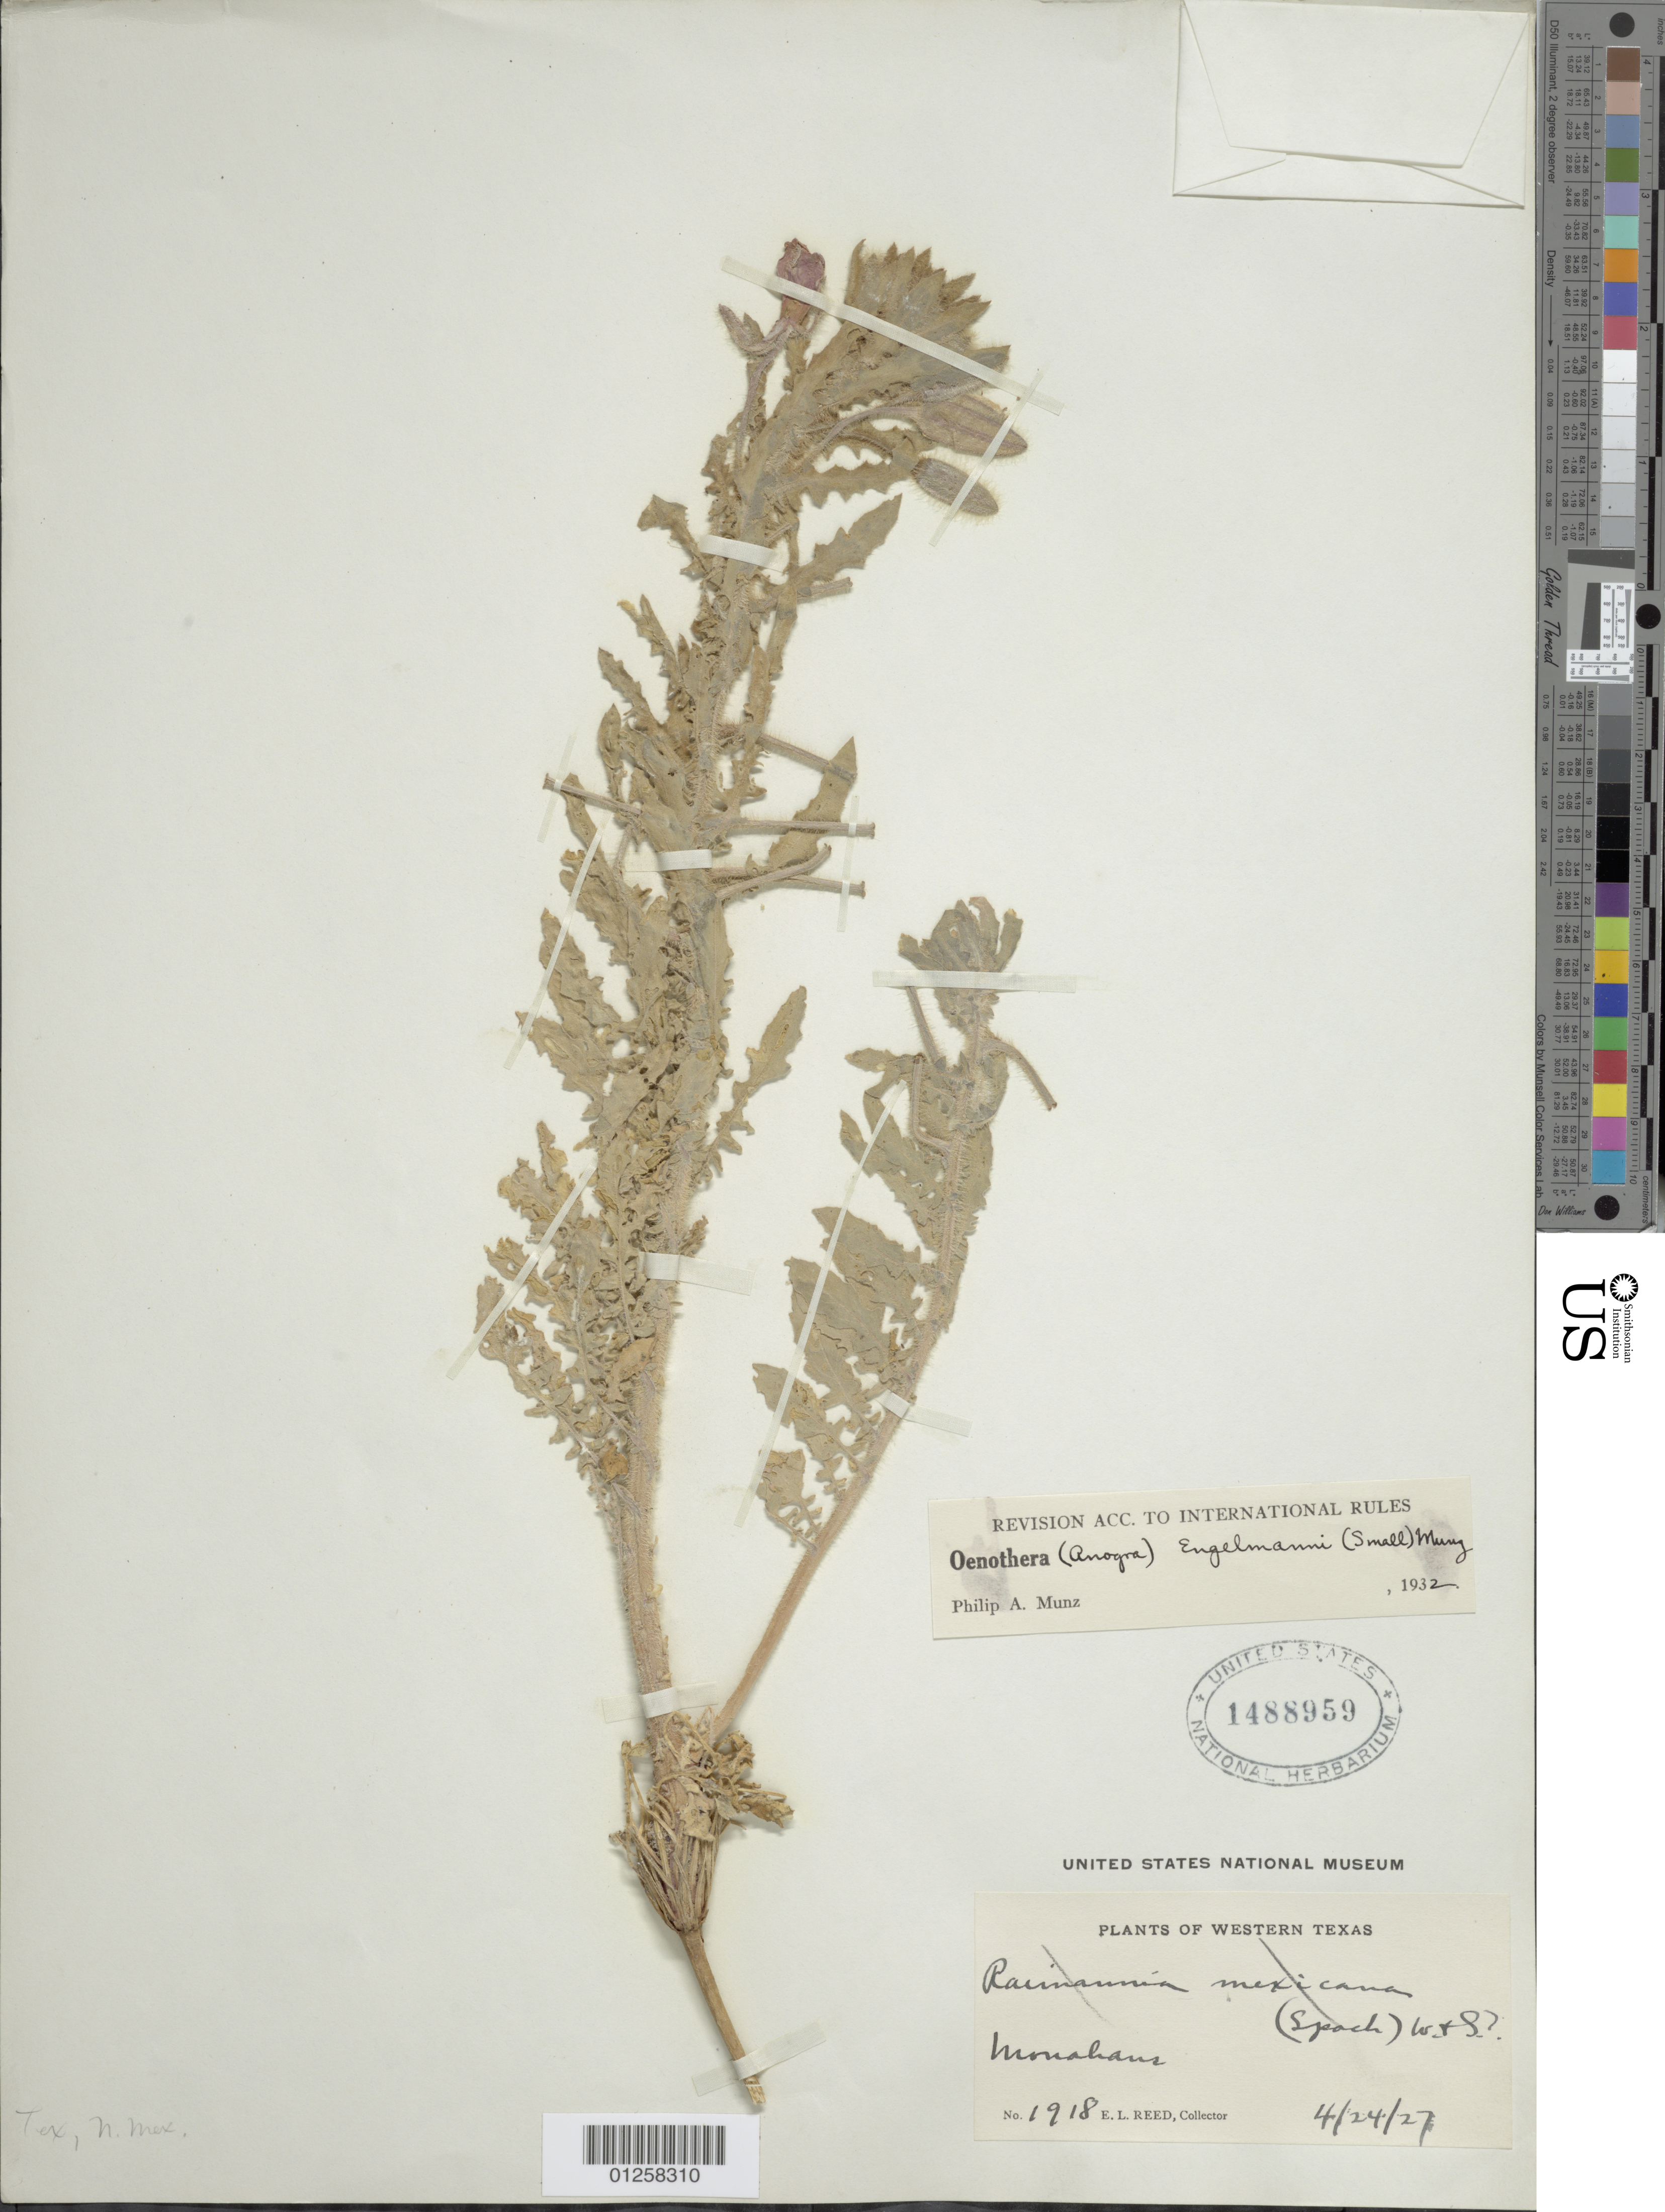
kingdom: Plantae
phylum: Tracheophyta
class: Magnoliopsida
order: Myrtales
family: Onagraceae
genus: Oenothera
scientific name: Oenothera engelmannii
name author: (Small) Munz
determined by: Munz, Philip A.; Sloane, Boyd L.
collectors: E. Reed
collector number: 1918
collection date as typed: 4/24/27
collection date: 1927-04-24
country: United States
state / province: Texas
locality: Monahans, Western Texas.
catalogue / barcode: US 1488959